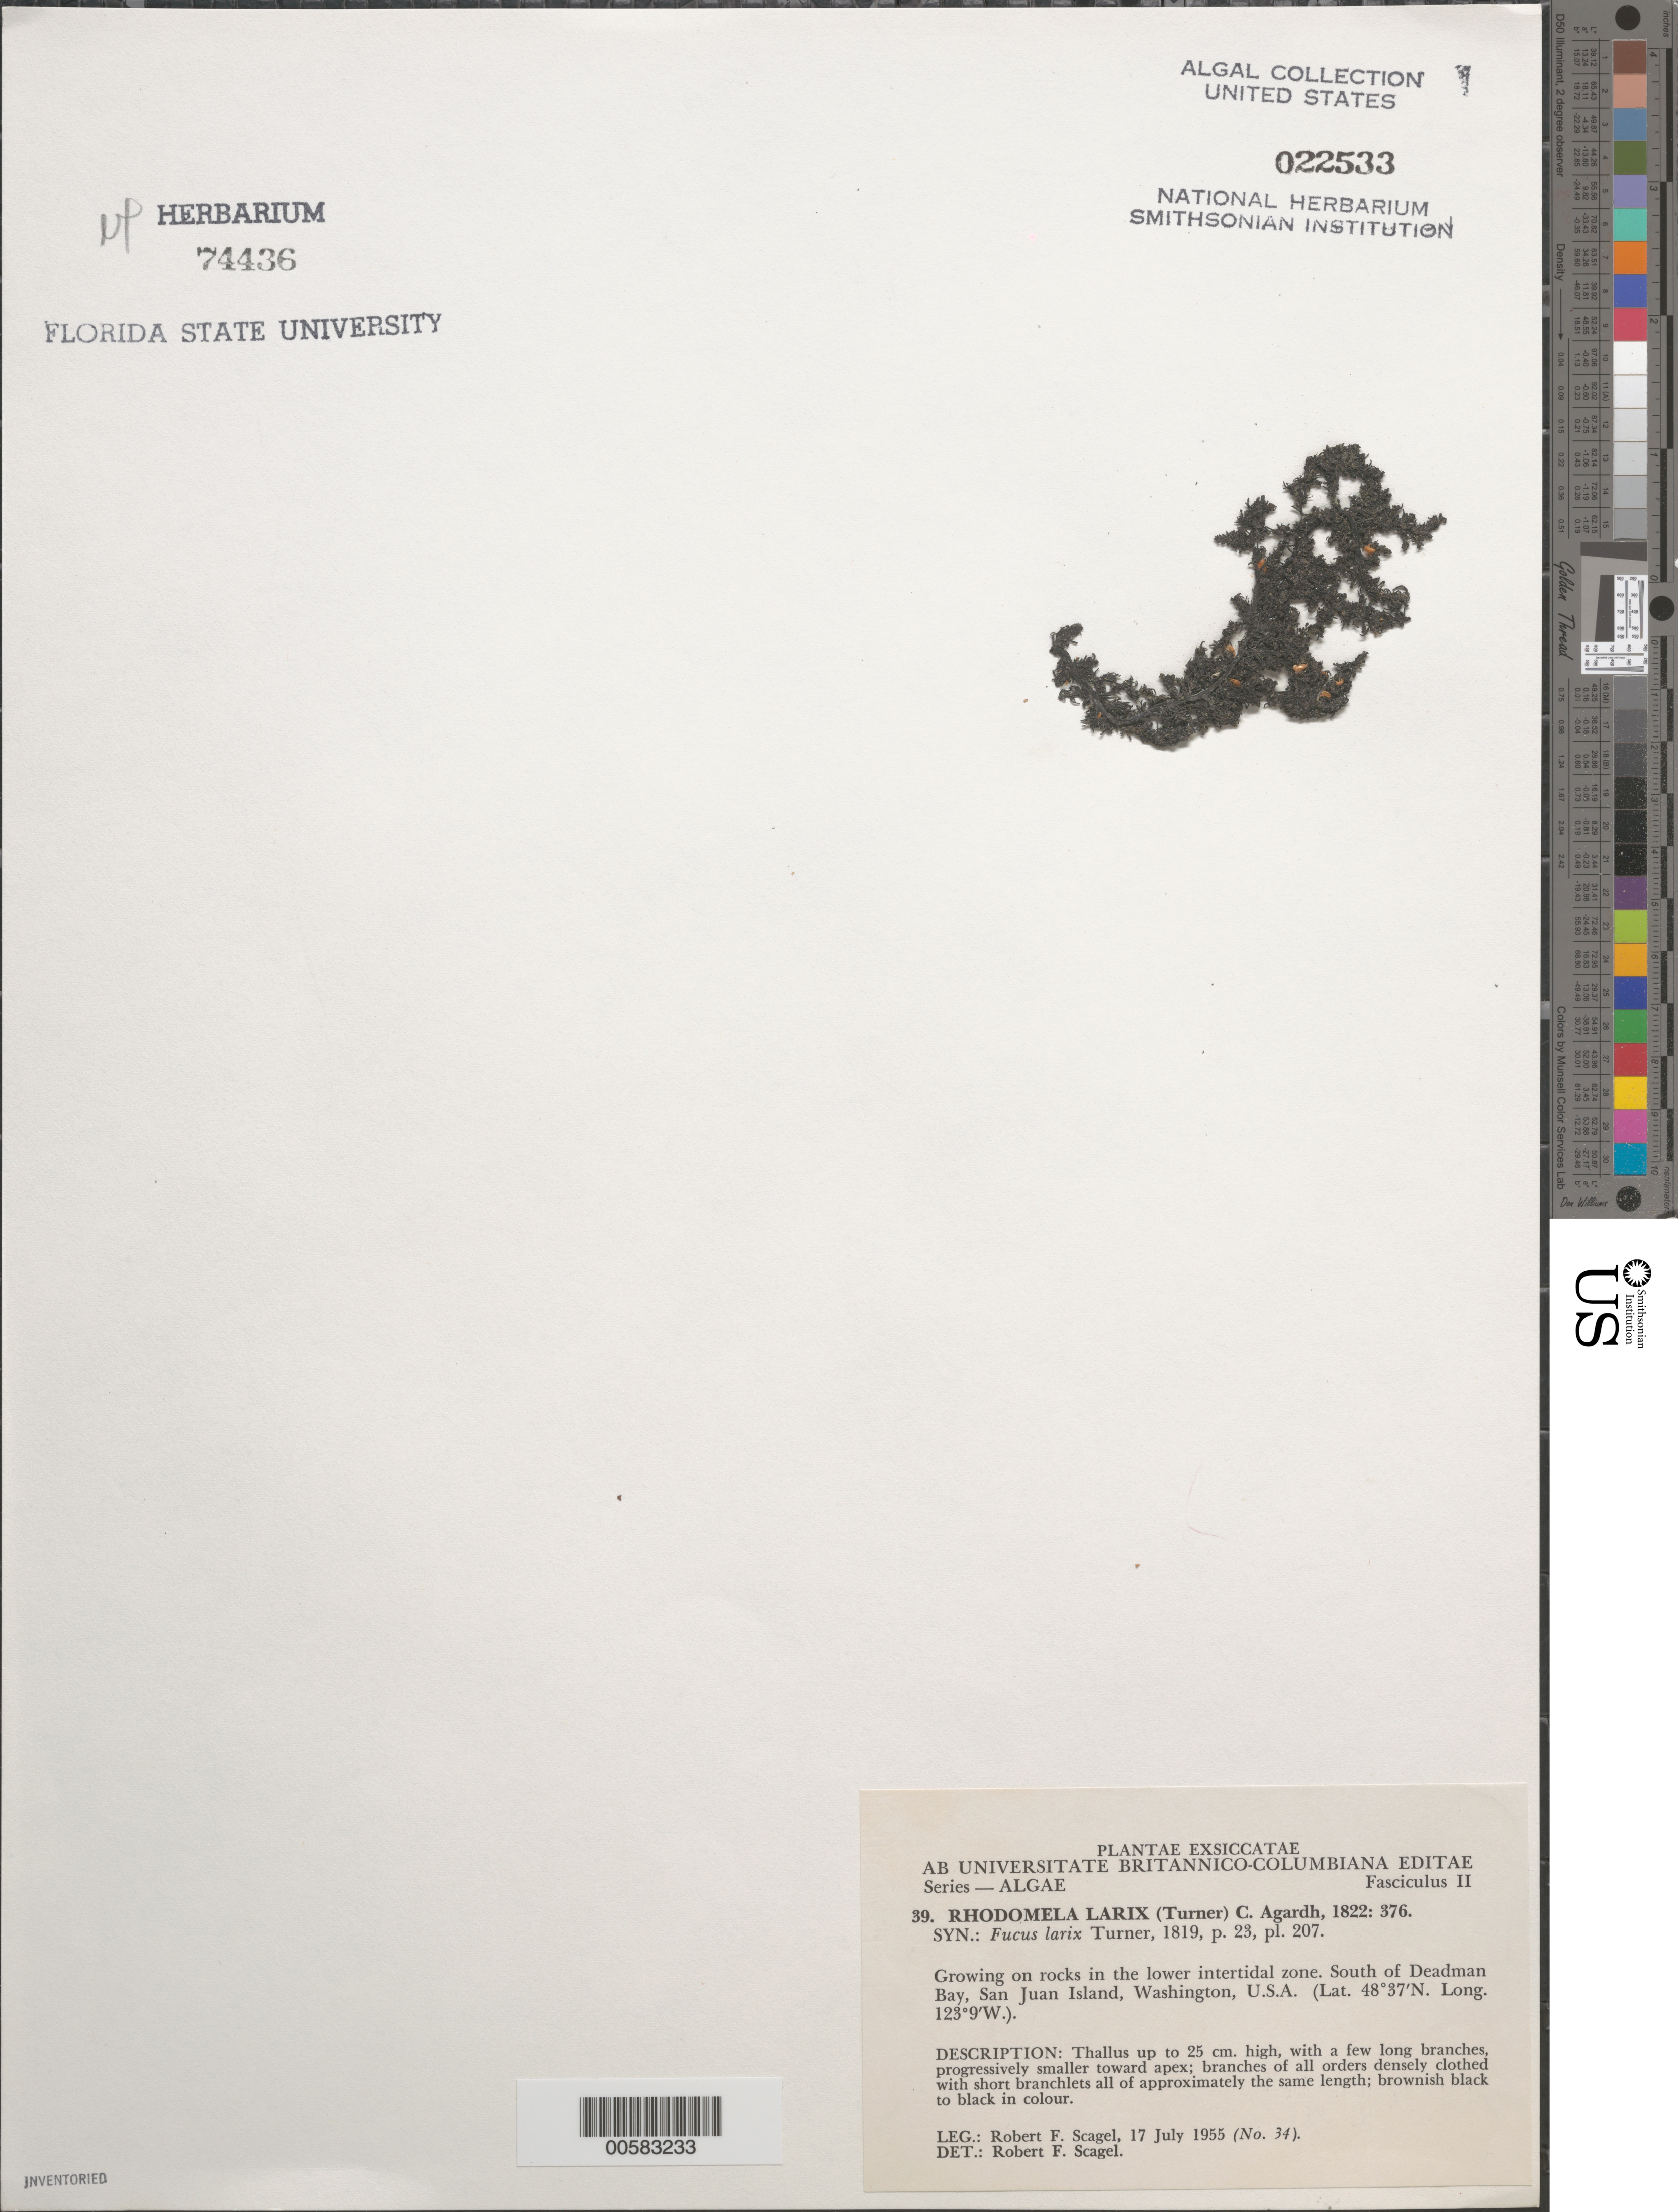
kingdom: Plantae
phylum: Rhodophyta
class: Florideophyceae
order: Ceramiales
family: Rhodomelaceae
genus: Neorhodomela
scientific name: Neorhodomela larix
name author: (Turner) Masuda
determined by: Algae name updating Project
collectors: R. F. Scagel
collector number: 34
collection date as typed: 17 Jul 1955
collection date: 1955-07-17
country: United States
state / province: Washington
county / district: San Juan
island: San Juan Island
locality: South of Dead Man Bay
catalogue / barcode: US 22533